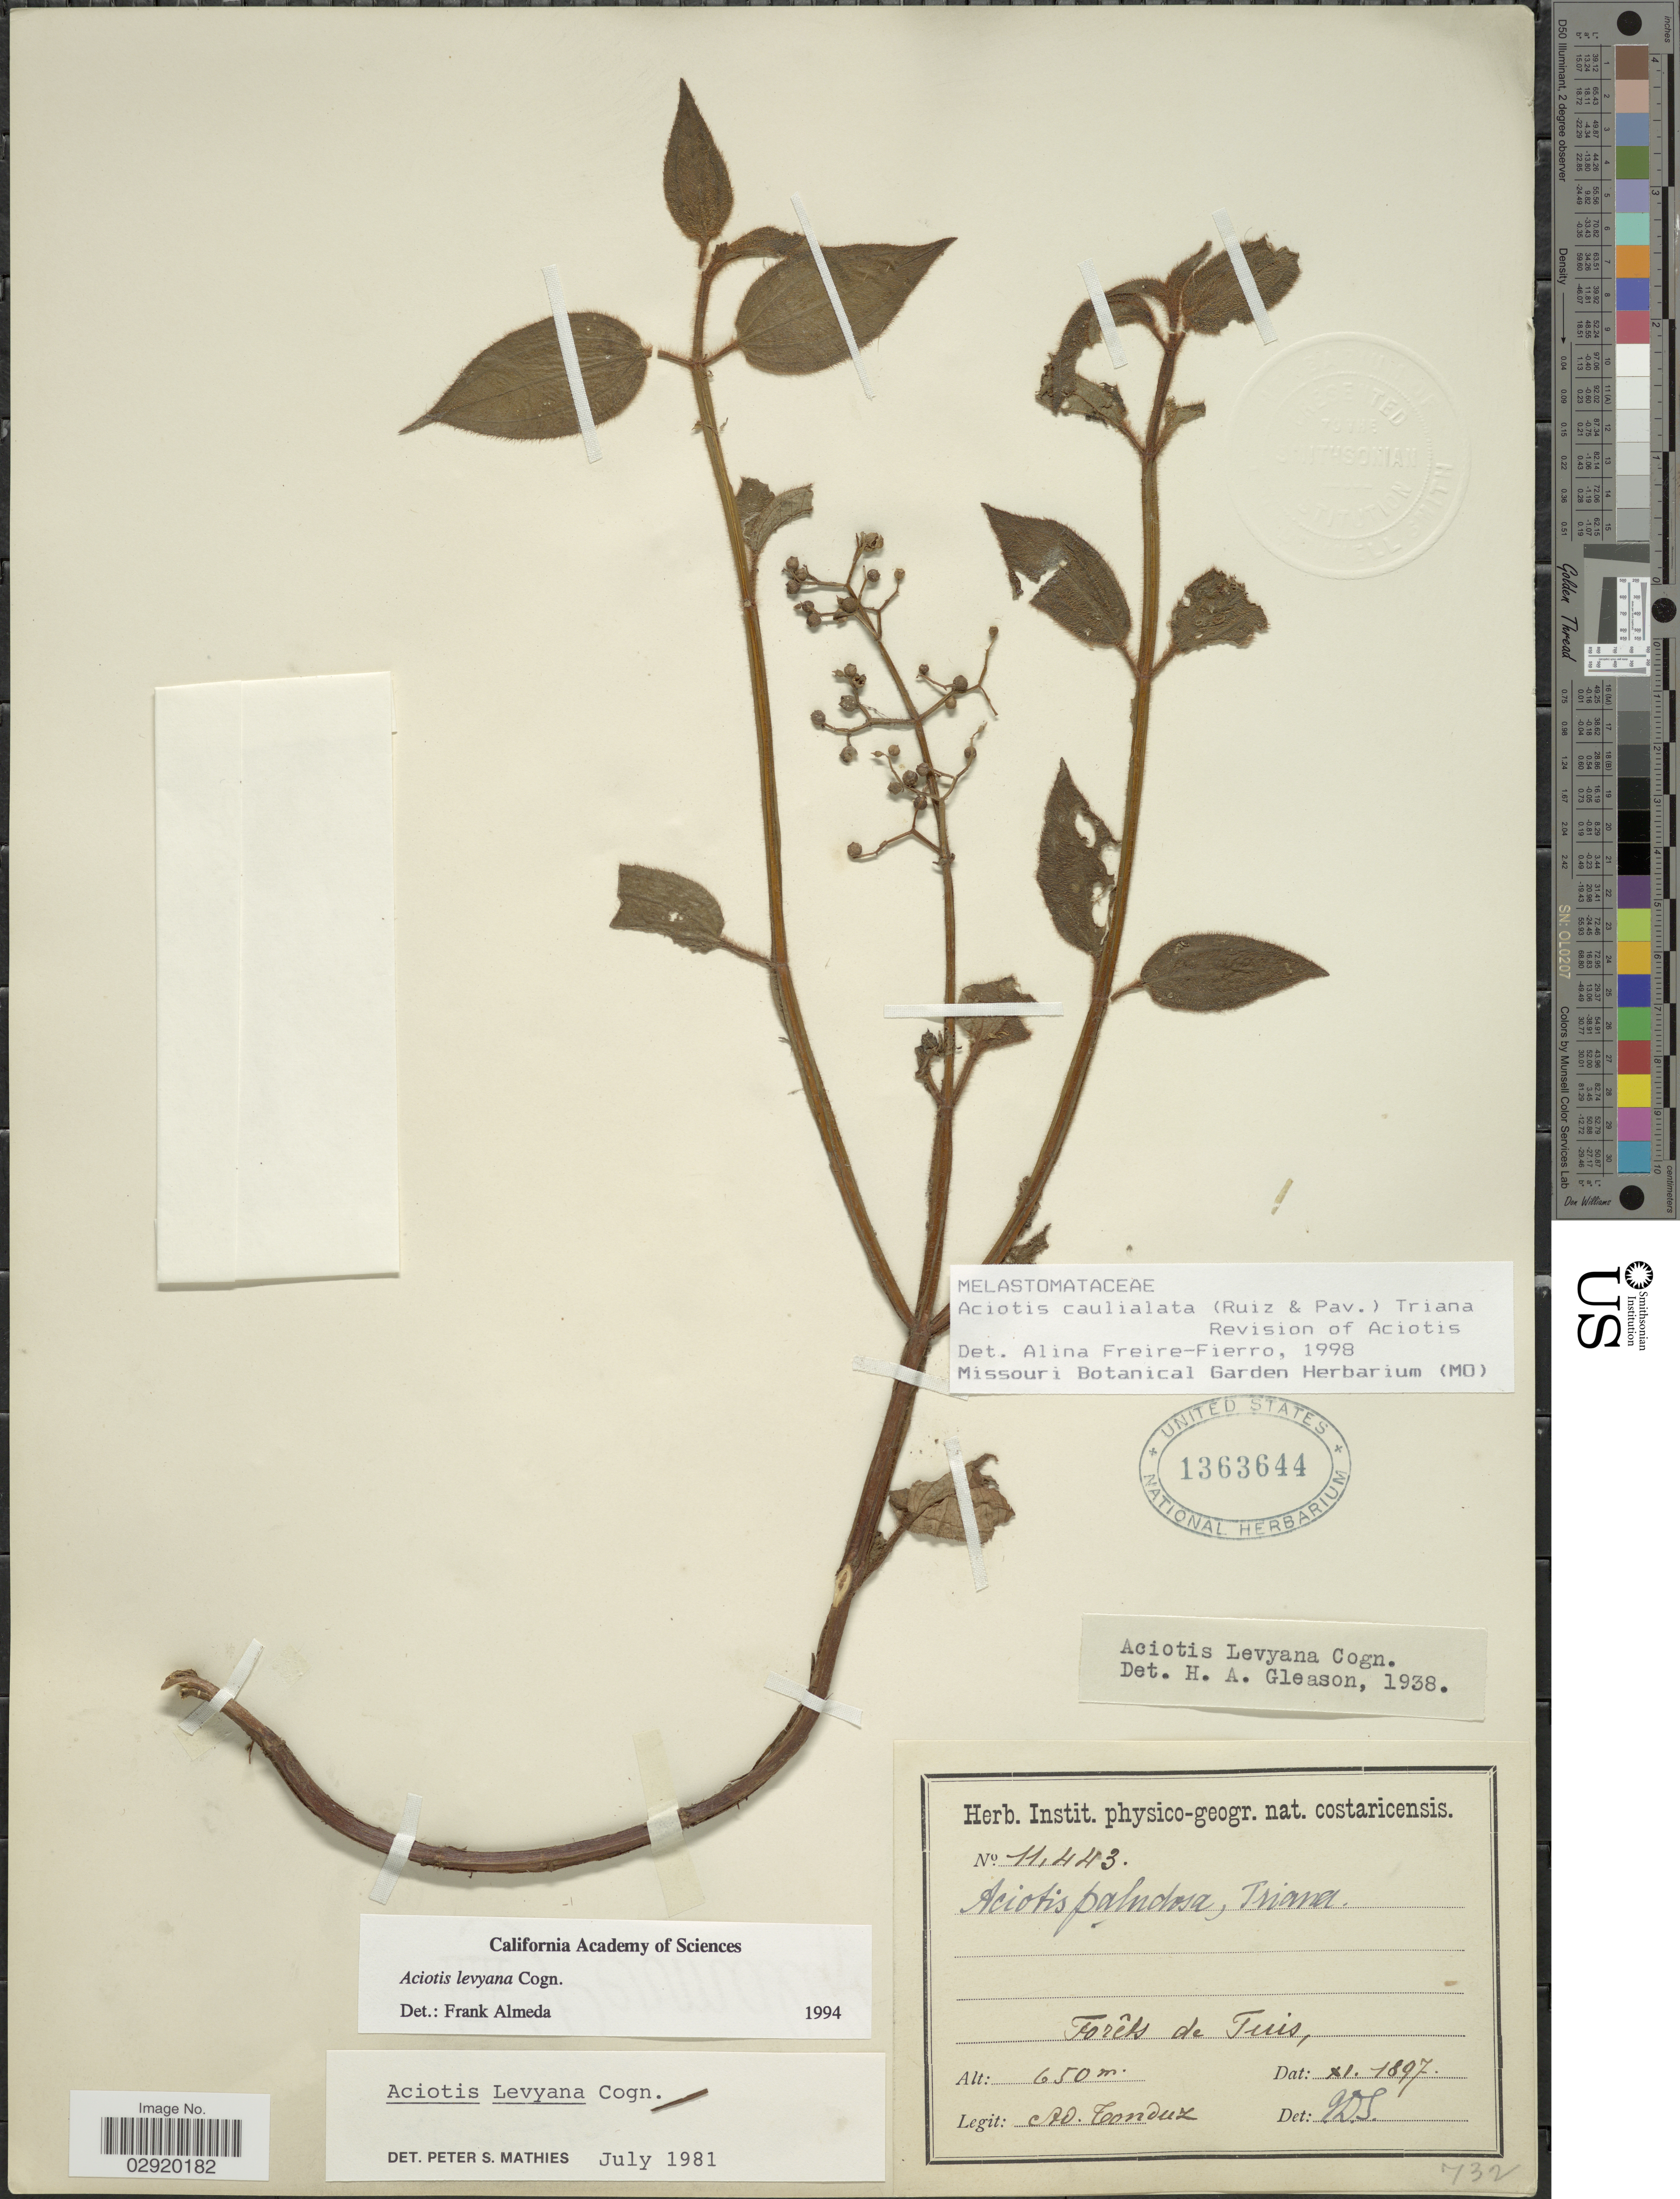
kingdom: Plantae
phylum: Tracheophyta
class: Magnoliopsida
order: Myrtales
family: Melastomataceae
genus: Aciotis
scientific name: Aciotis rubricaulis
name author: (Mart. ex DC.) Triana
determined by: Nunes da Silva, Diego, (RB), Jardim Botanico do Rio de Janeiro - Herbario (BRAZIL)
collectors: A. Tonduz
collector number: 11443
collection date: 1897-11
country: Costa Rica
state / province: Cartago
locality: Forêts de Tuis.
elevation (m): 650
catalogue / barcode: US 1363644